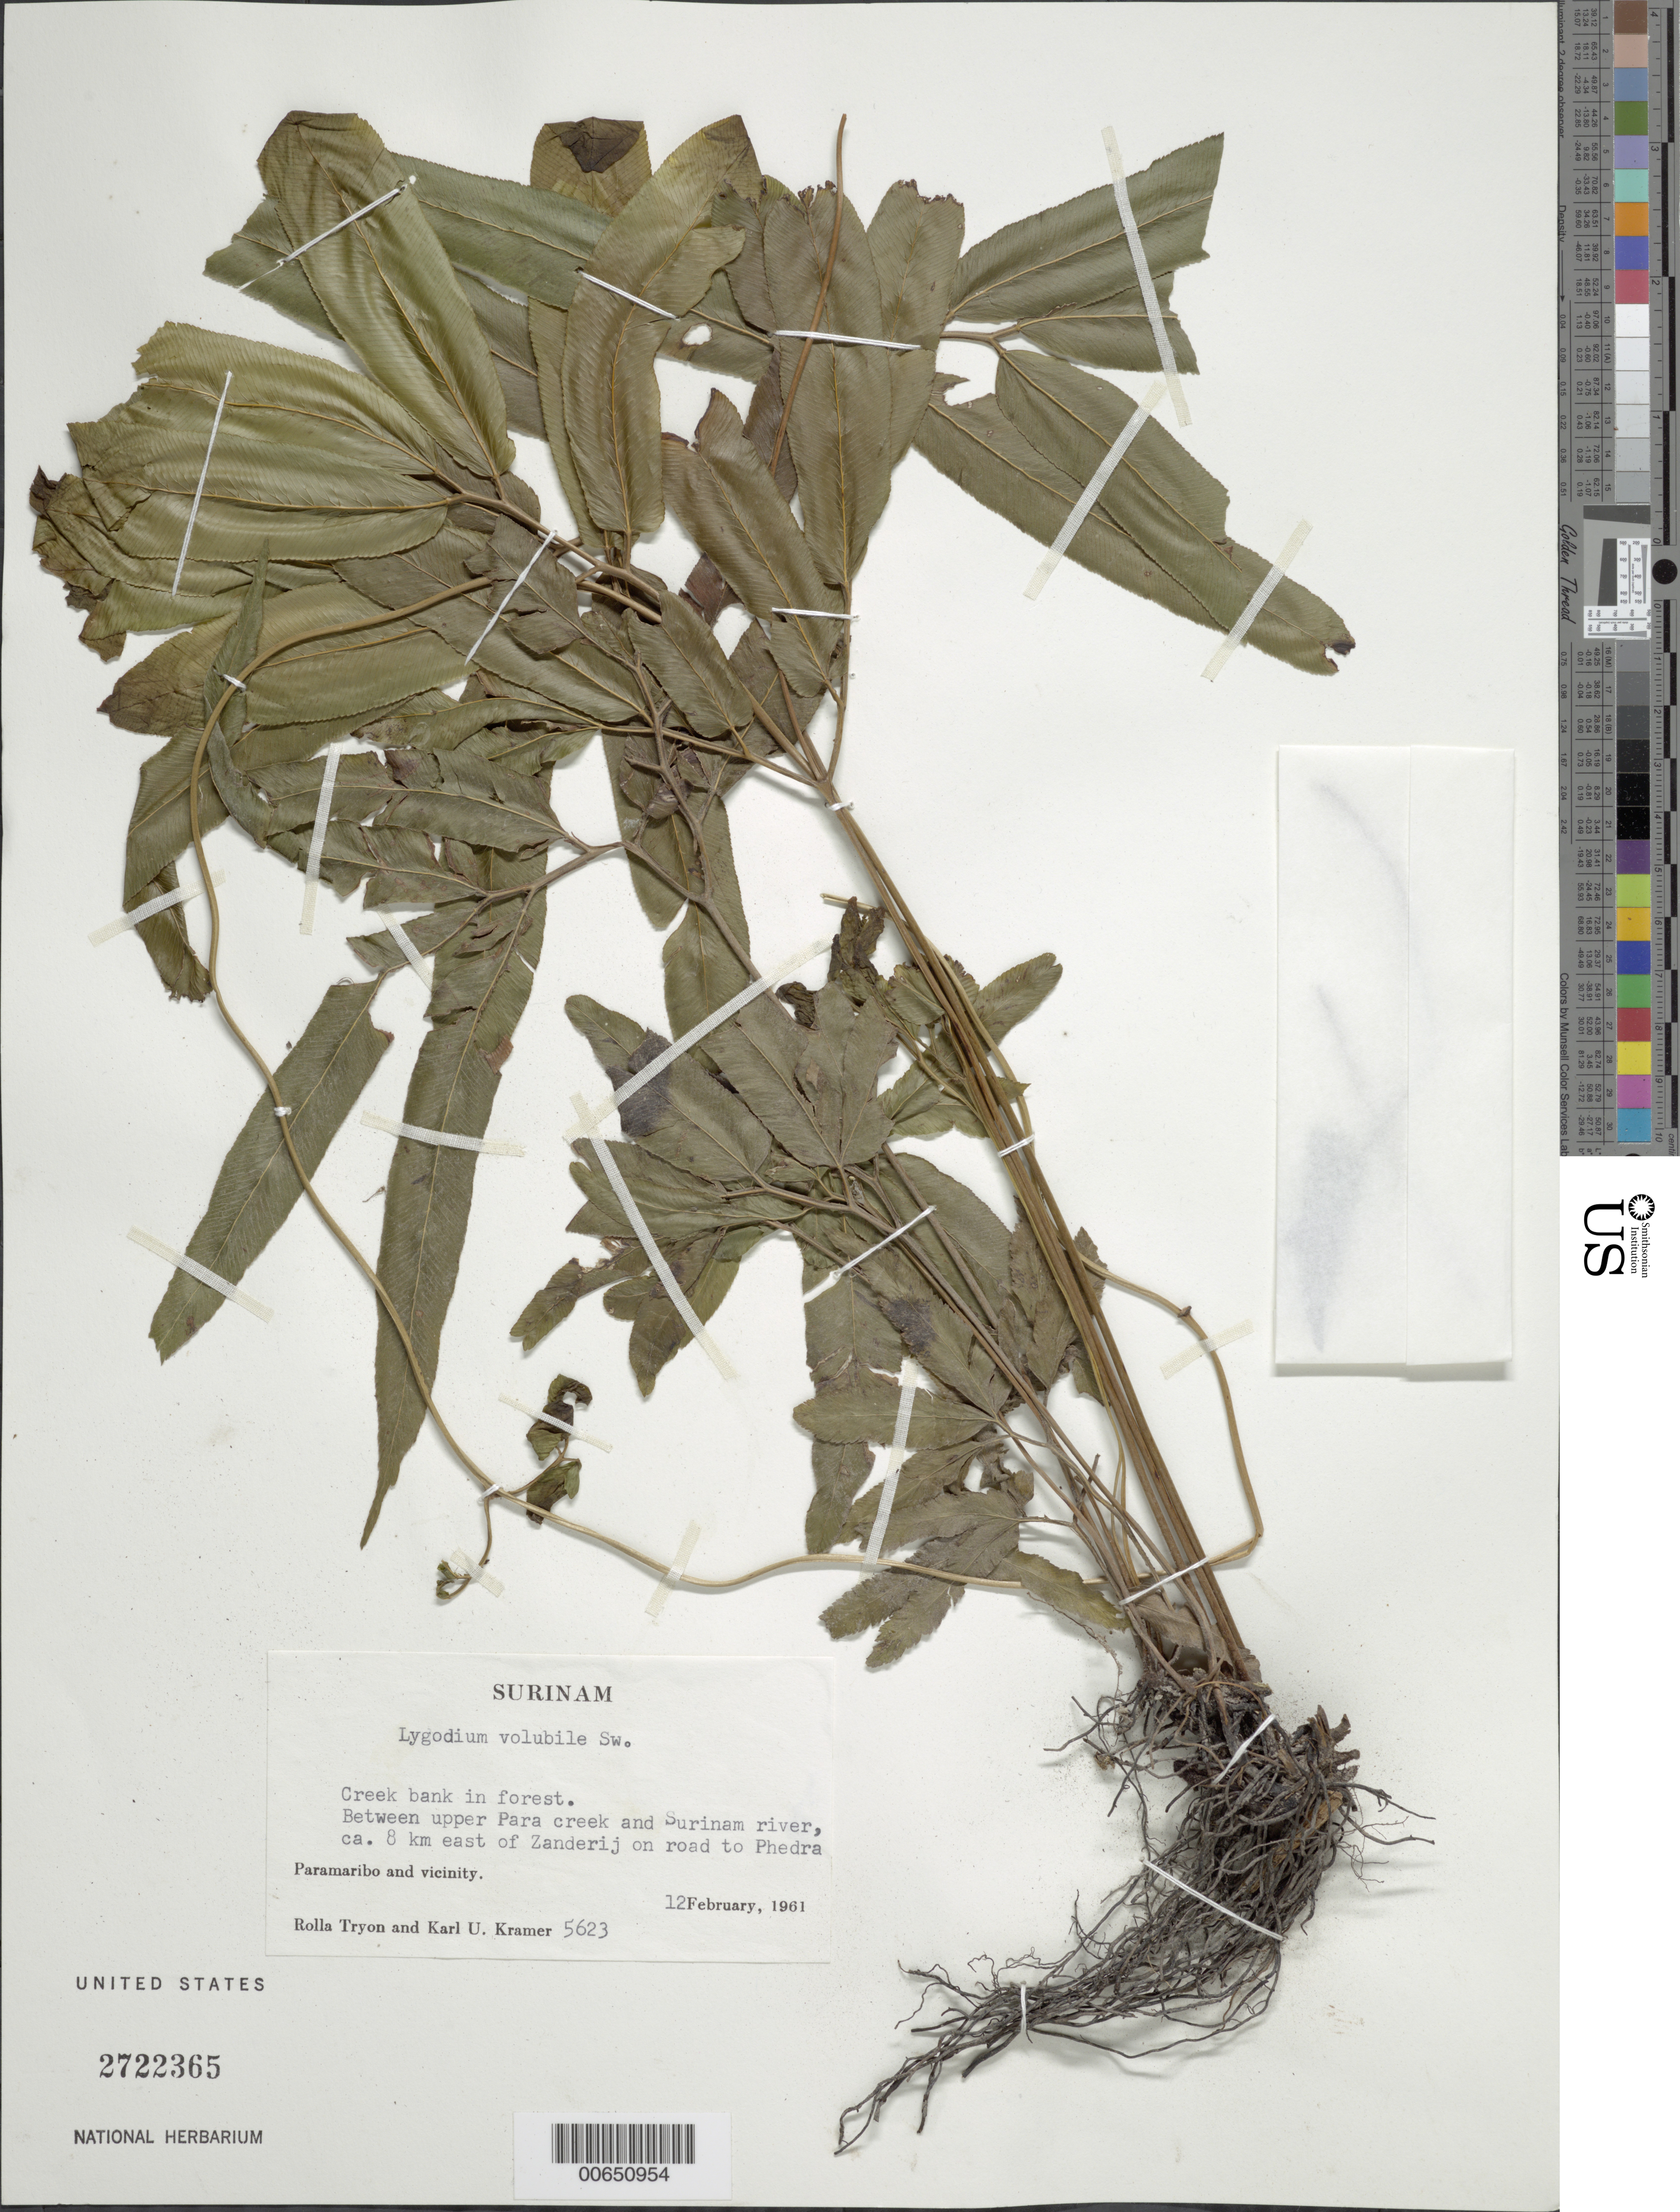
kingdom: Plantae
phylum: Tracheophyta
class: Polypodiopsida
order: Schizaeales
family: Lygodiaceae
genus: Lygodium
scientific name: Lygodium volubile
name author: Sw.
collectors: R. M. Tryon & K. U. Kramer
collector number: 5623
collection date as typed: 12-Feb-61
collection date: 1961-02-12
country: Suriname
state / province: Paramaribo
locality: Upper Para Creek to Surinam River, ca 8 km E of Zanderij on road to Phedra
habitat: Creek bank in forest.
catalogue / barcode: US 2722365